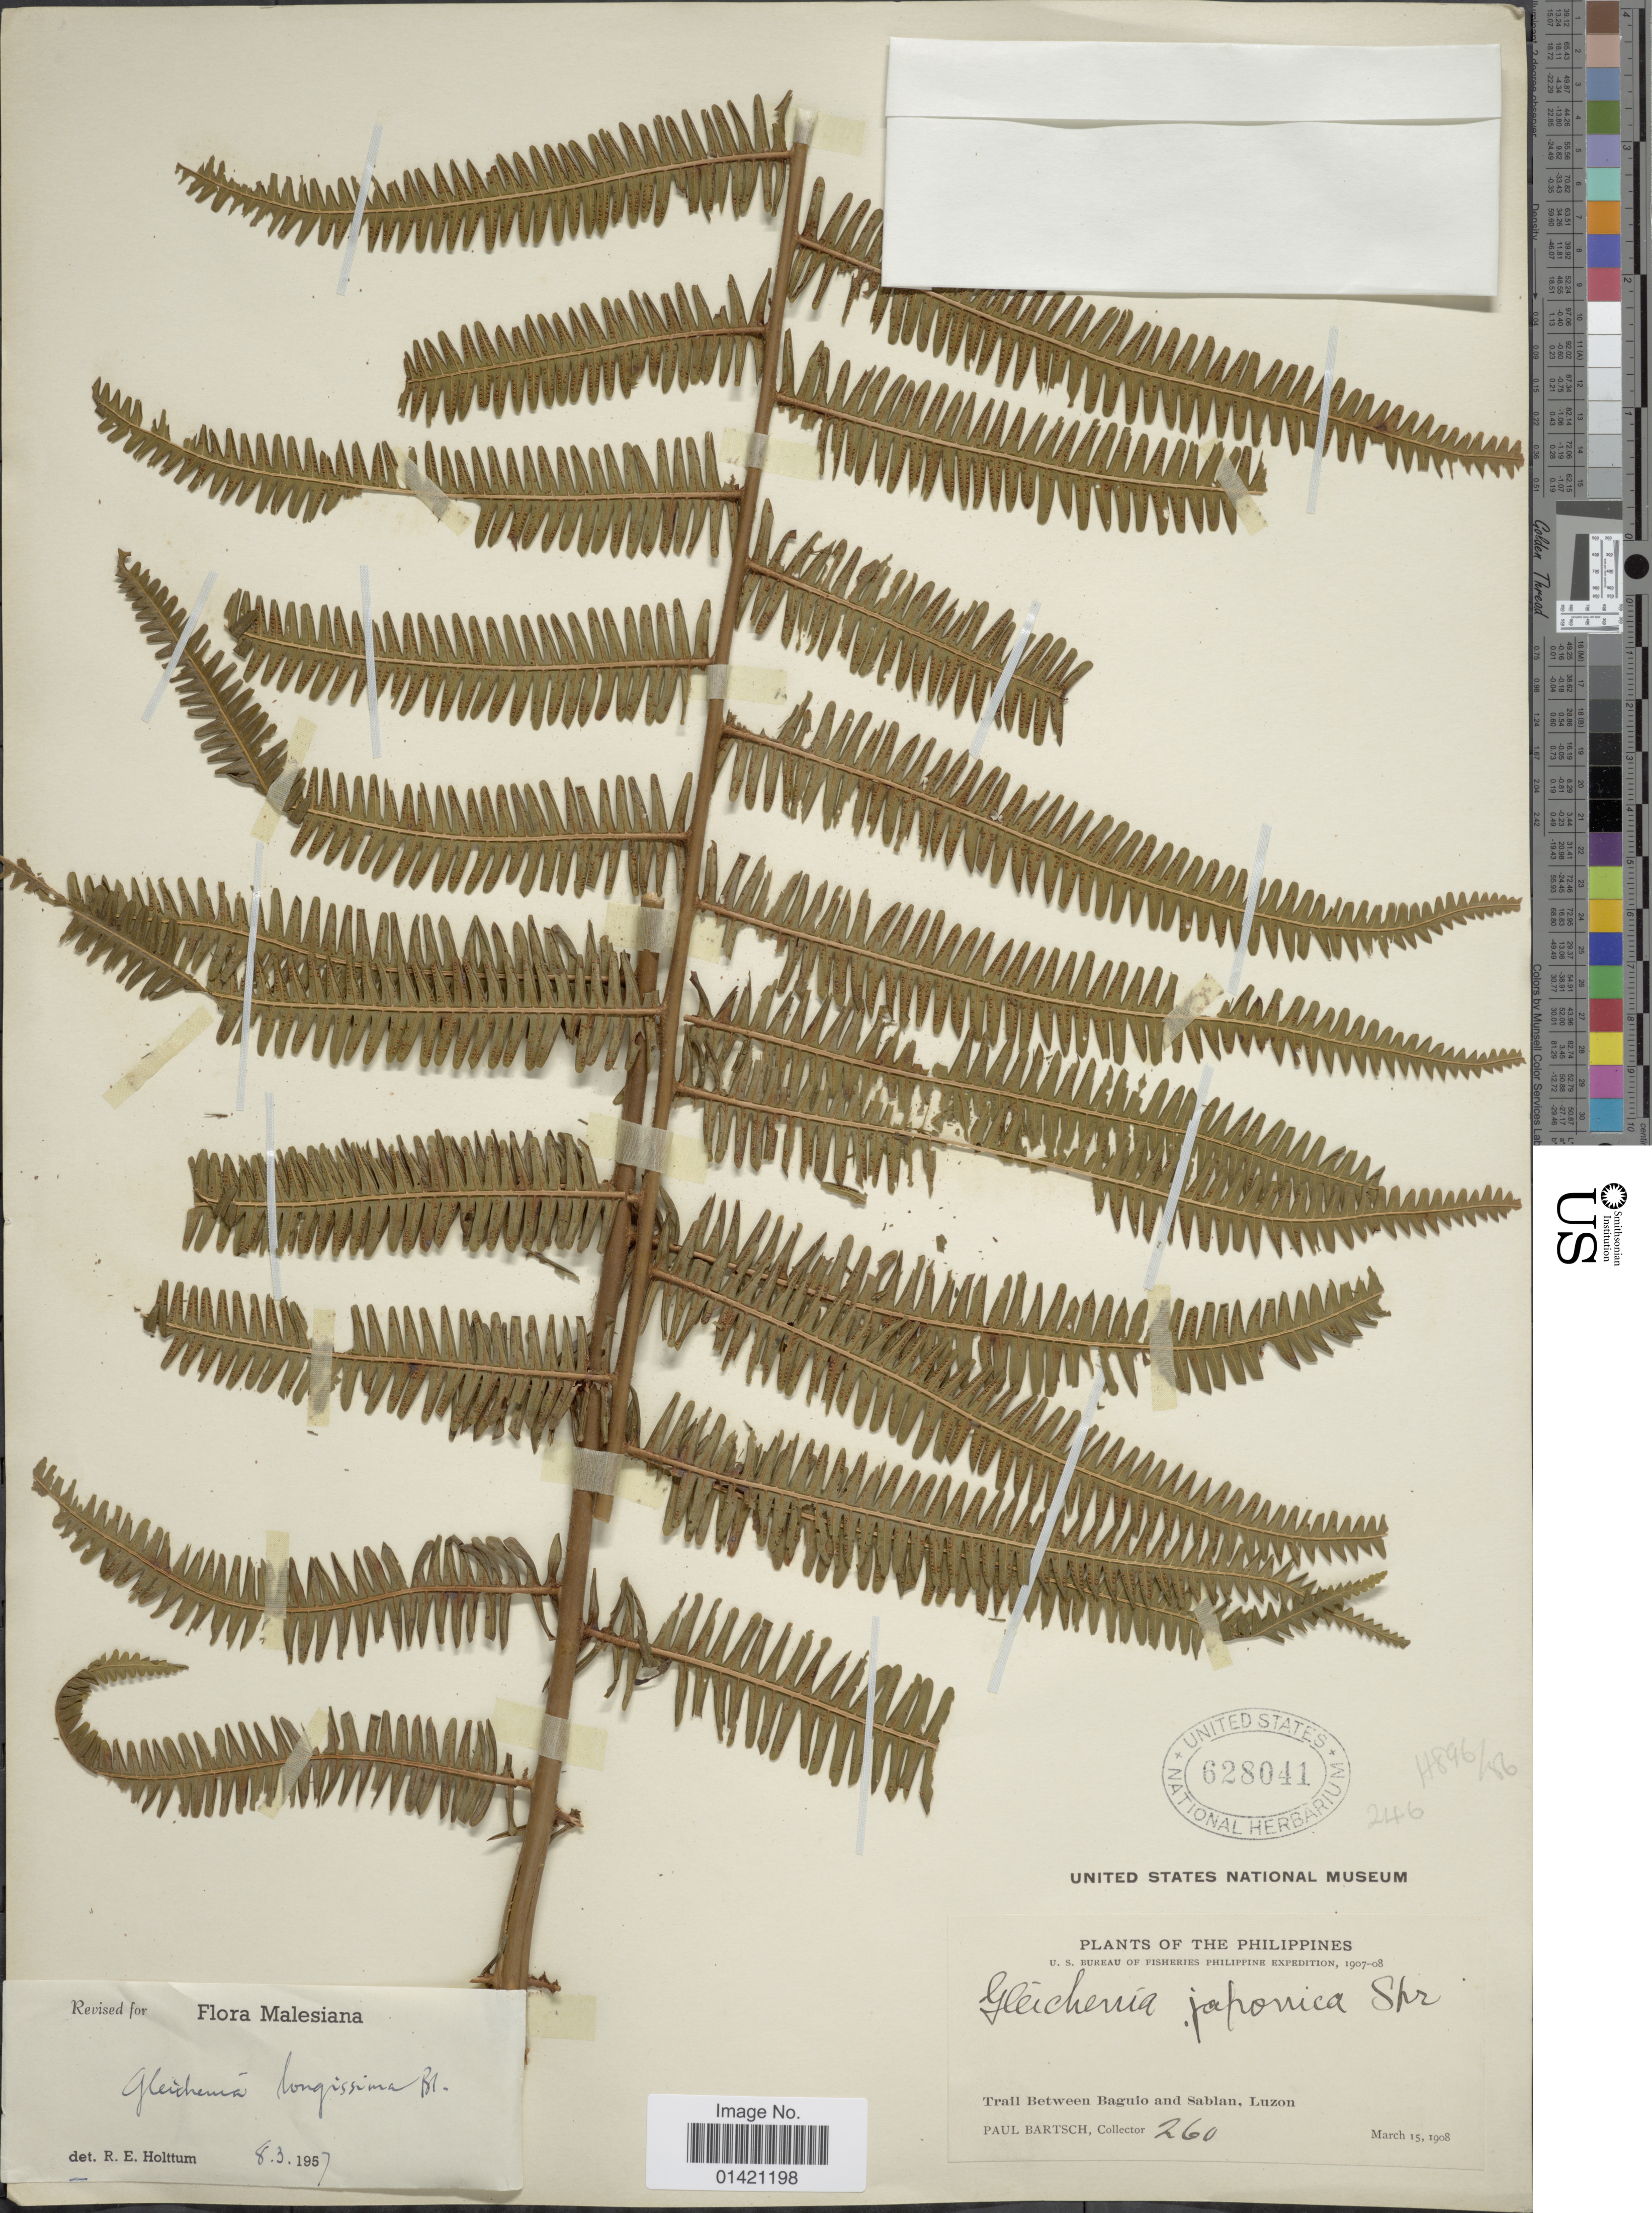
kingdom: Plantae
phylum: Tracheophyta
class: Polypodiopsida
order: Gleicheniales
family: Gleicheniaceae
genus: Diplopterygium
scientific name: Diplopterygium longissimum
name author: (Blume) Nakai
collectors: P. Bartsch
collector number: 260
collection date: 1908-03-15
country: Philippines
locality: Trail between Baguio and Sablan, Luzon.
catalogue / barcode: US 628041